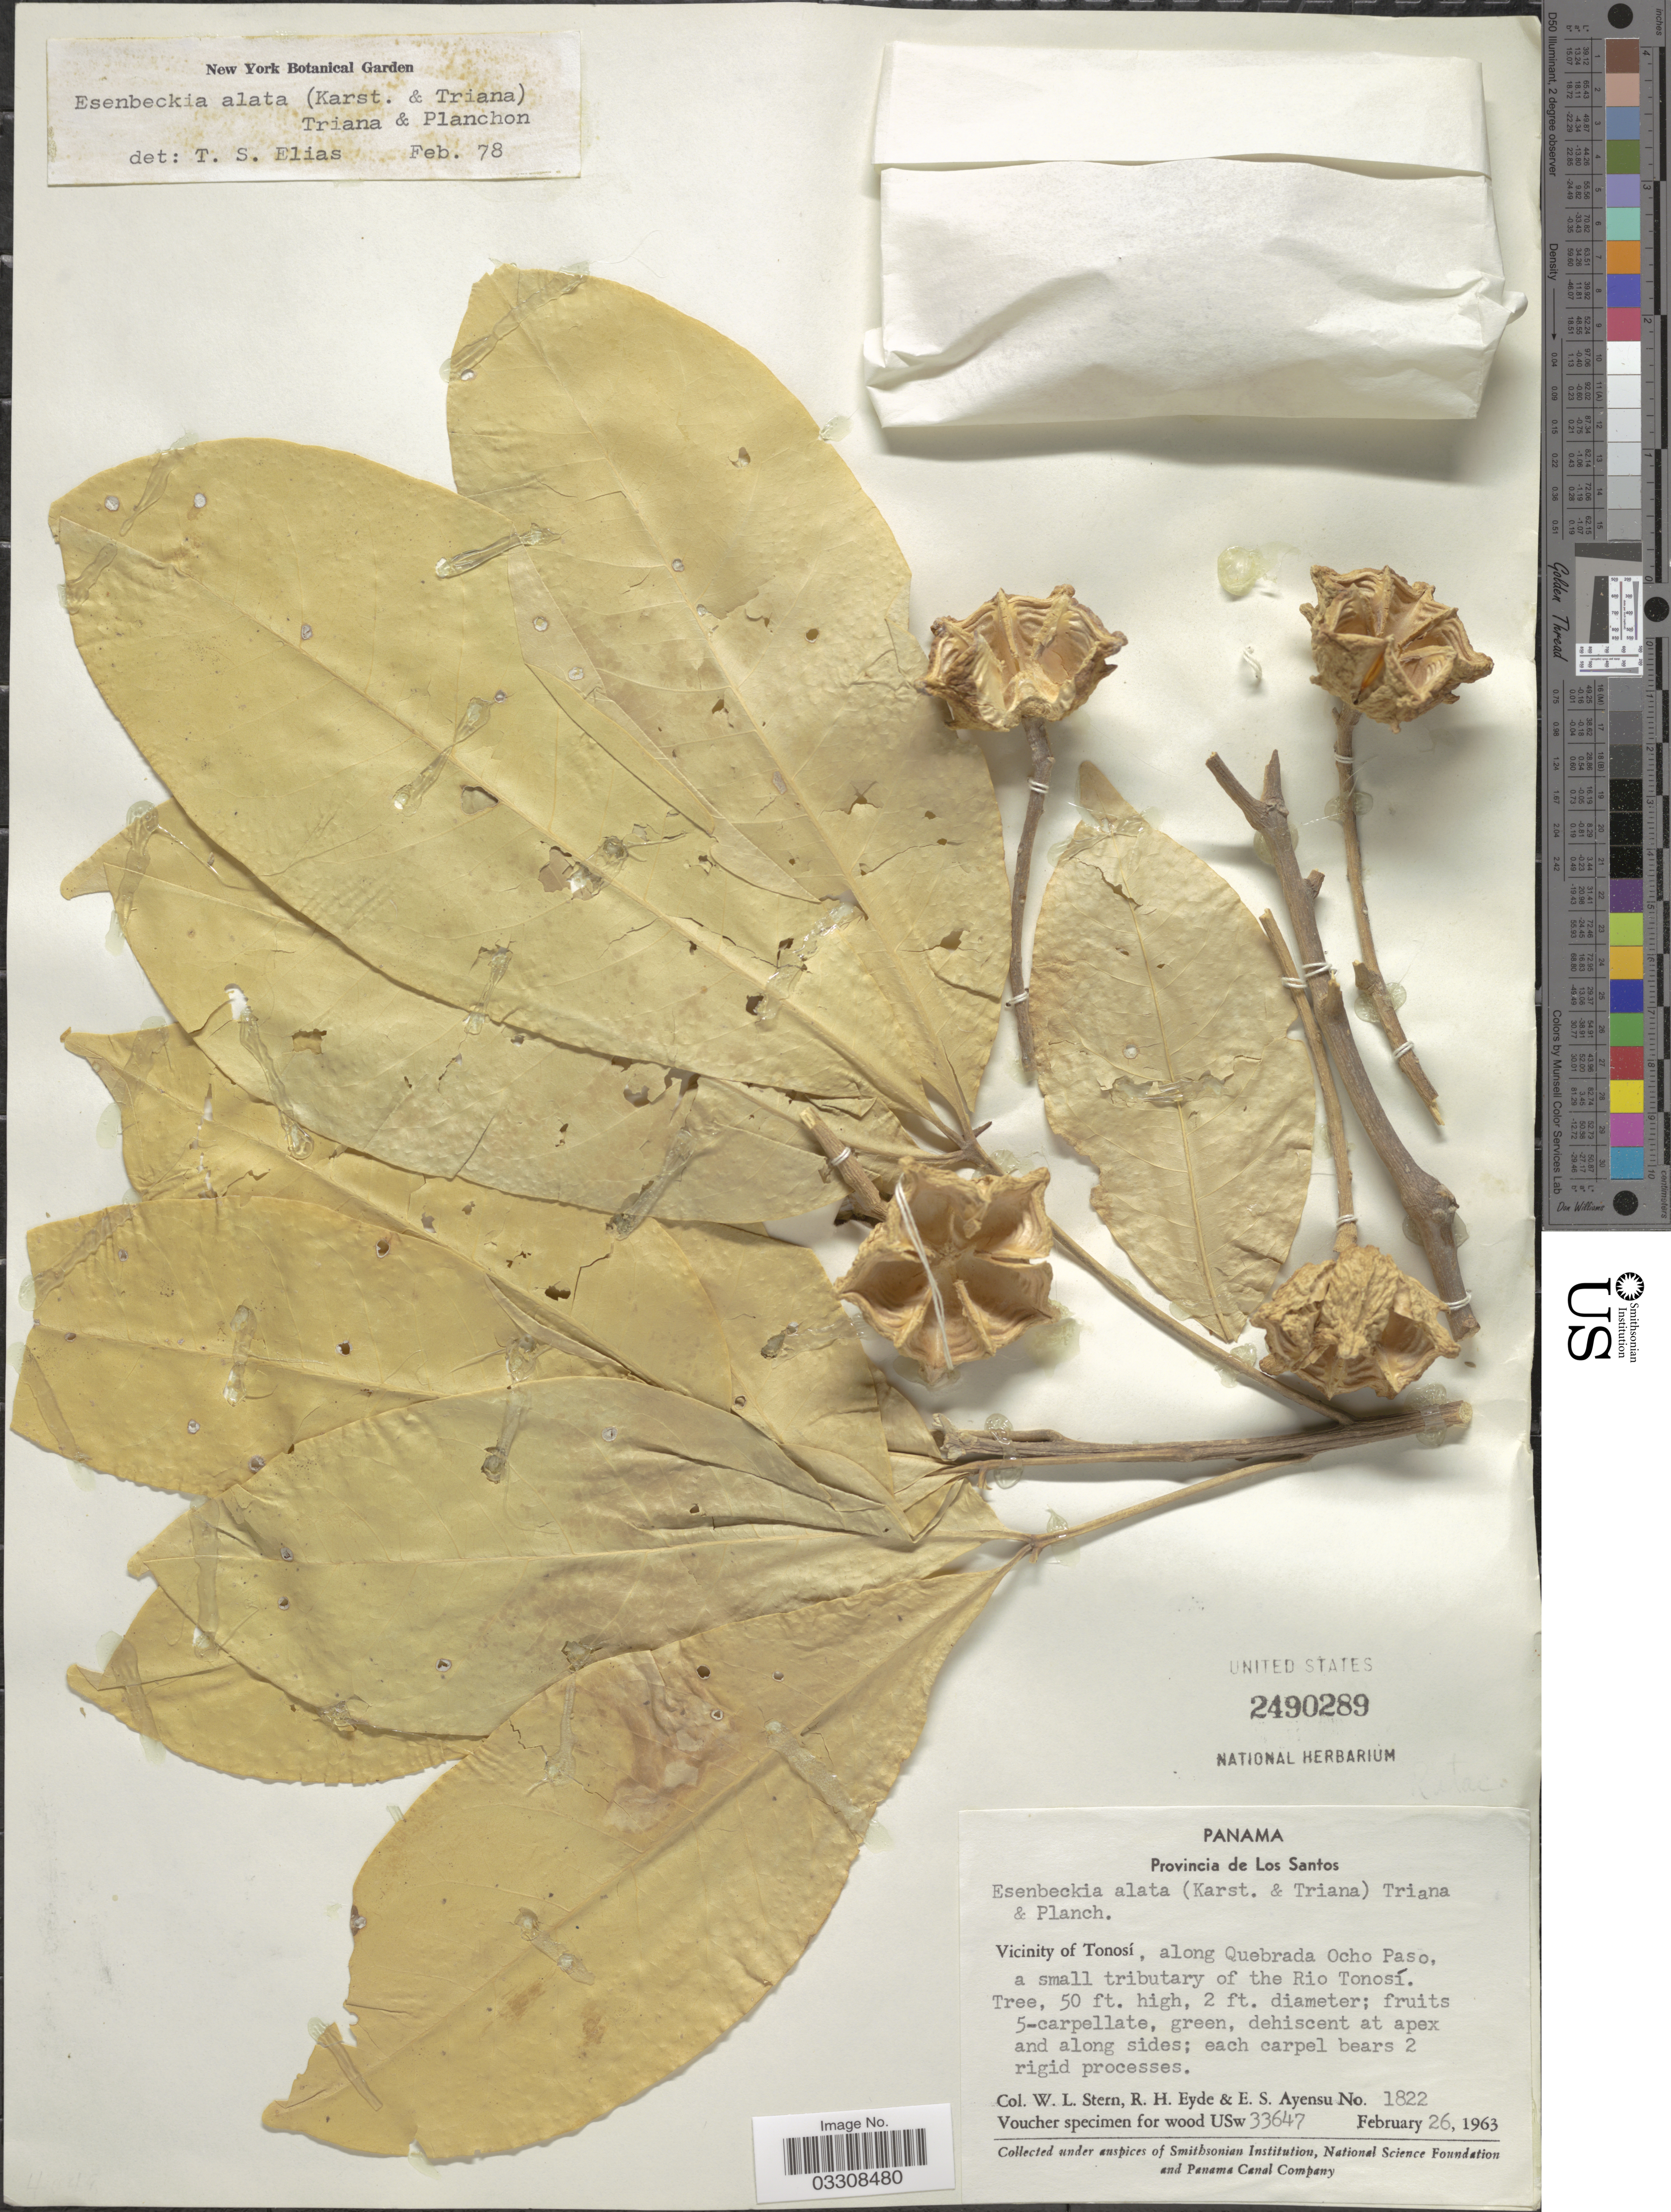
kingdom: Plantae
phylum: Tracheophyta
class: Magnoliopsida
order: Sapindales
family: Rutaceae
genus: Esenbeckia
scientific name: Esenbeckia pentaphylla subsp. australensis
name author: Kaastra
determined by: Londoño-Echeverri, Y.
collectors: W. L. Stern, R. H. Eyde & E. S. Ayensu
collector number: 1822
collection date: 1963-02-26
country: Panama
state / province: Los Santos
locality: Vicinity of Tonosí, along Quebrada Ocho Paso, a small tributary of the Rio Tonosí.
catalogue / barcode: US 2490289